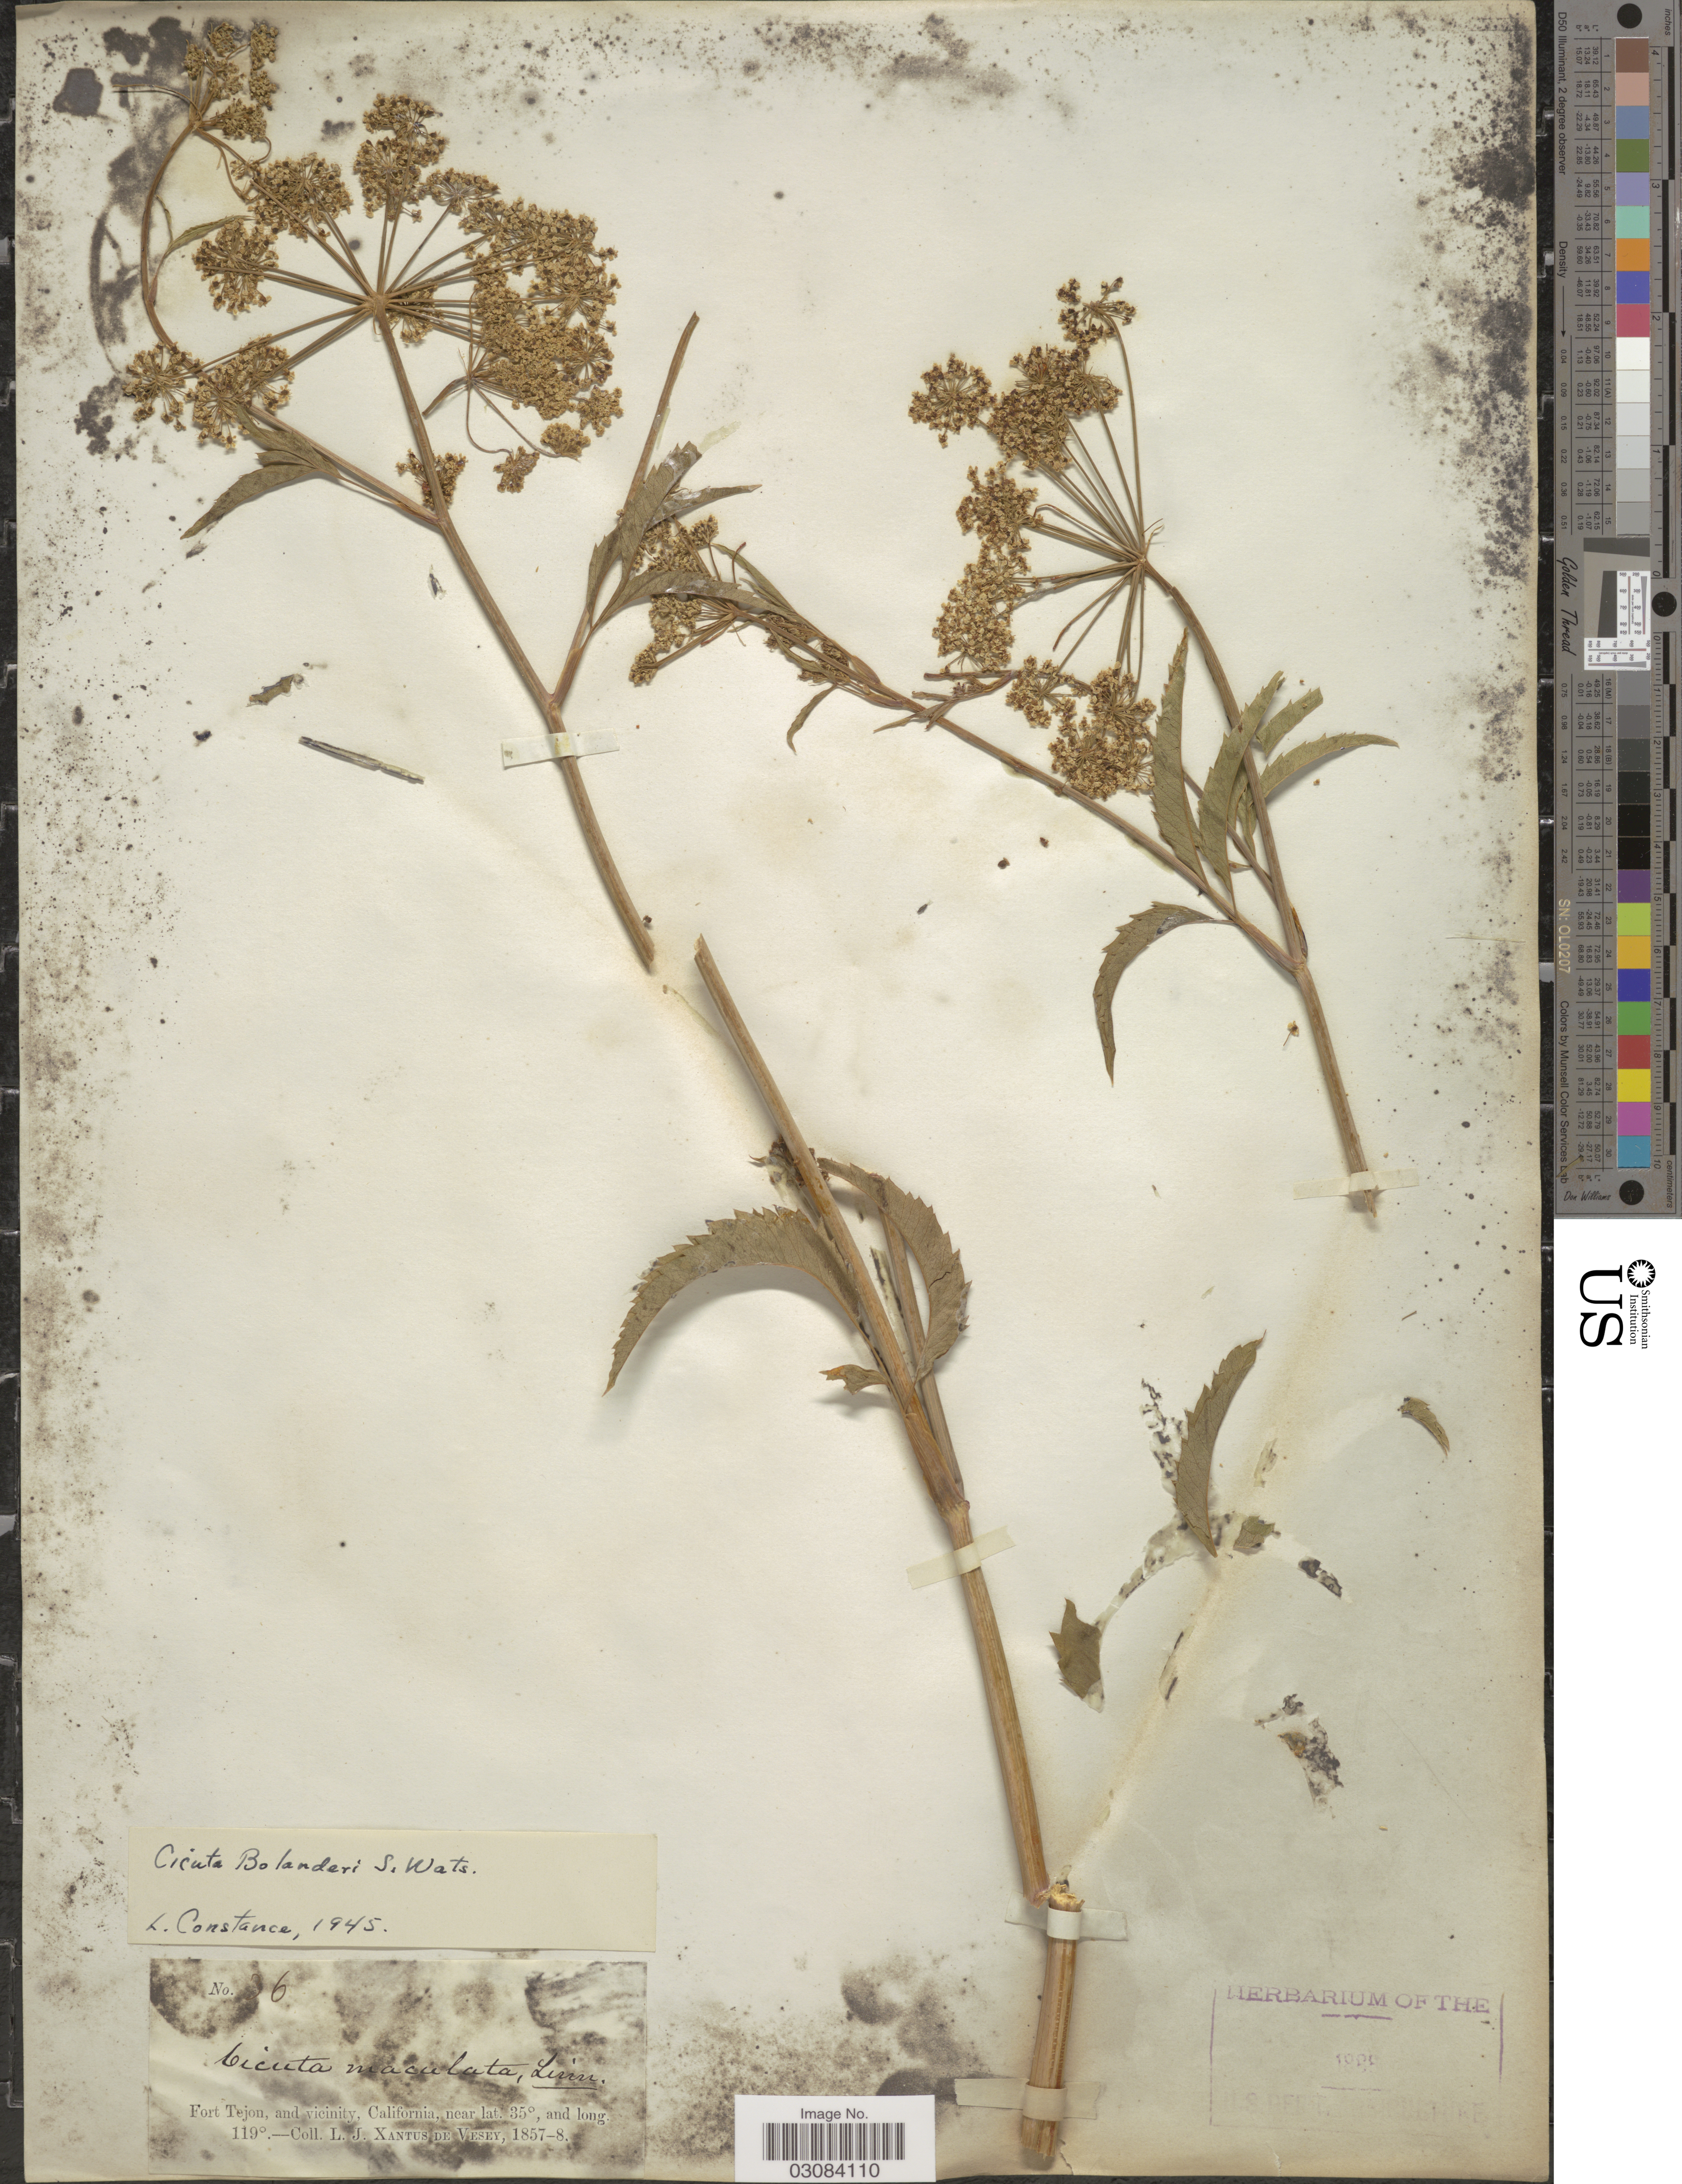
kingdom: Plantae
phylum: Tracheophyta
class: Magnoliopsida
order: Apiales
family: Apiaceae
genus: Cicuta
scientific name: Cicuta bolanderi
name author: A. Gray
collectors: L. Xantus de Vesey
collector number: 36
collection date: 1857/1858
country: United States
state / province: California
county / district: Kern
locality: Fort Tejon, and vicinity.